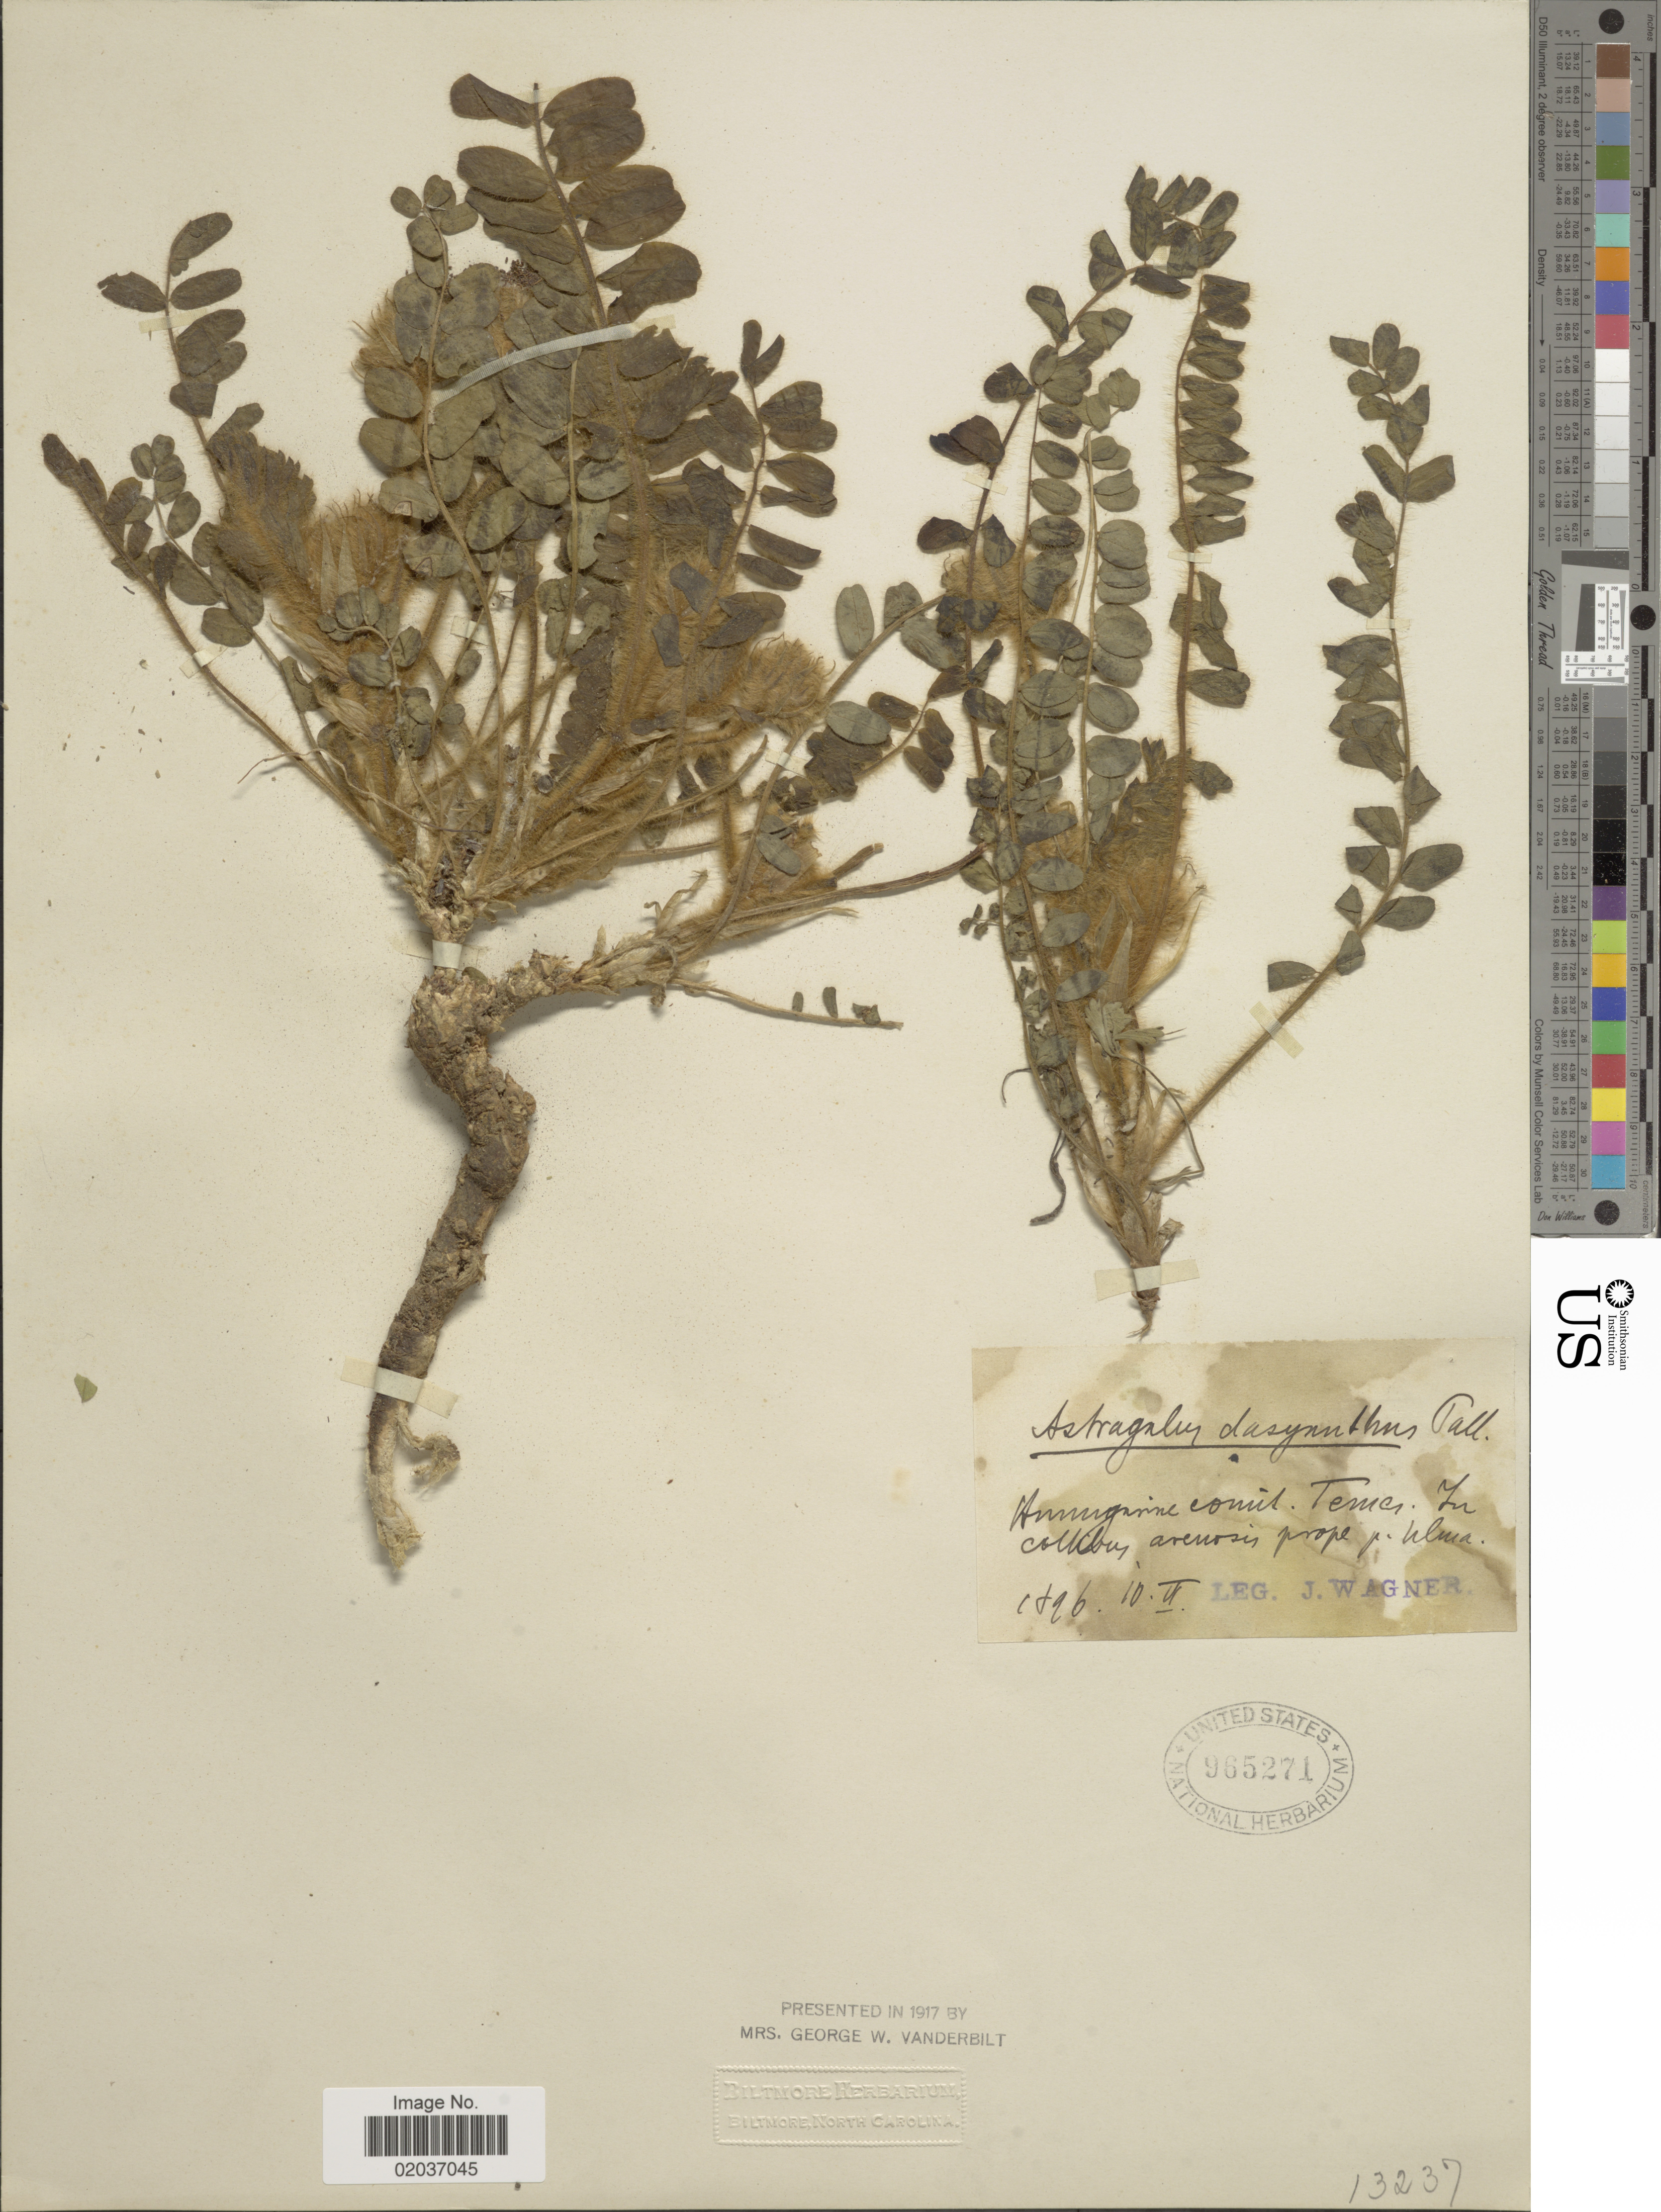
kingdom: Plantae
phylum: Tracheophyta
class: Magnoliopsida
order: Fabales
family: Fabaceae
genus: Astragalus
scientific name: Astragalus dasyanthus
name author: Pall.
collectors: J. Wagner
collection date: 1896-06-10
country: Hungary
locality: Comit. Temes. In collibus, arenosis prope p. Ulmia [interpreted]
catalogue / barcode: US 965271